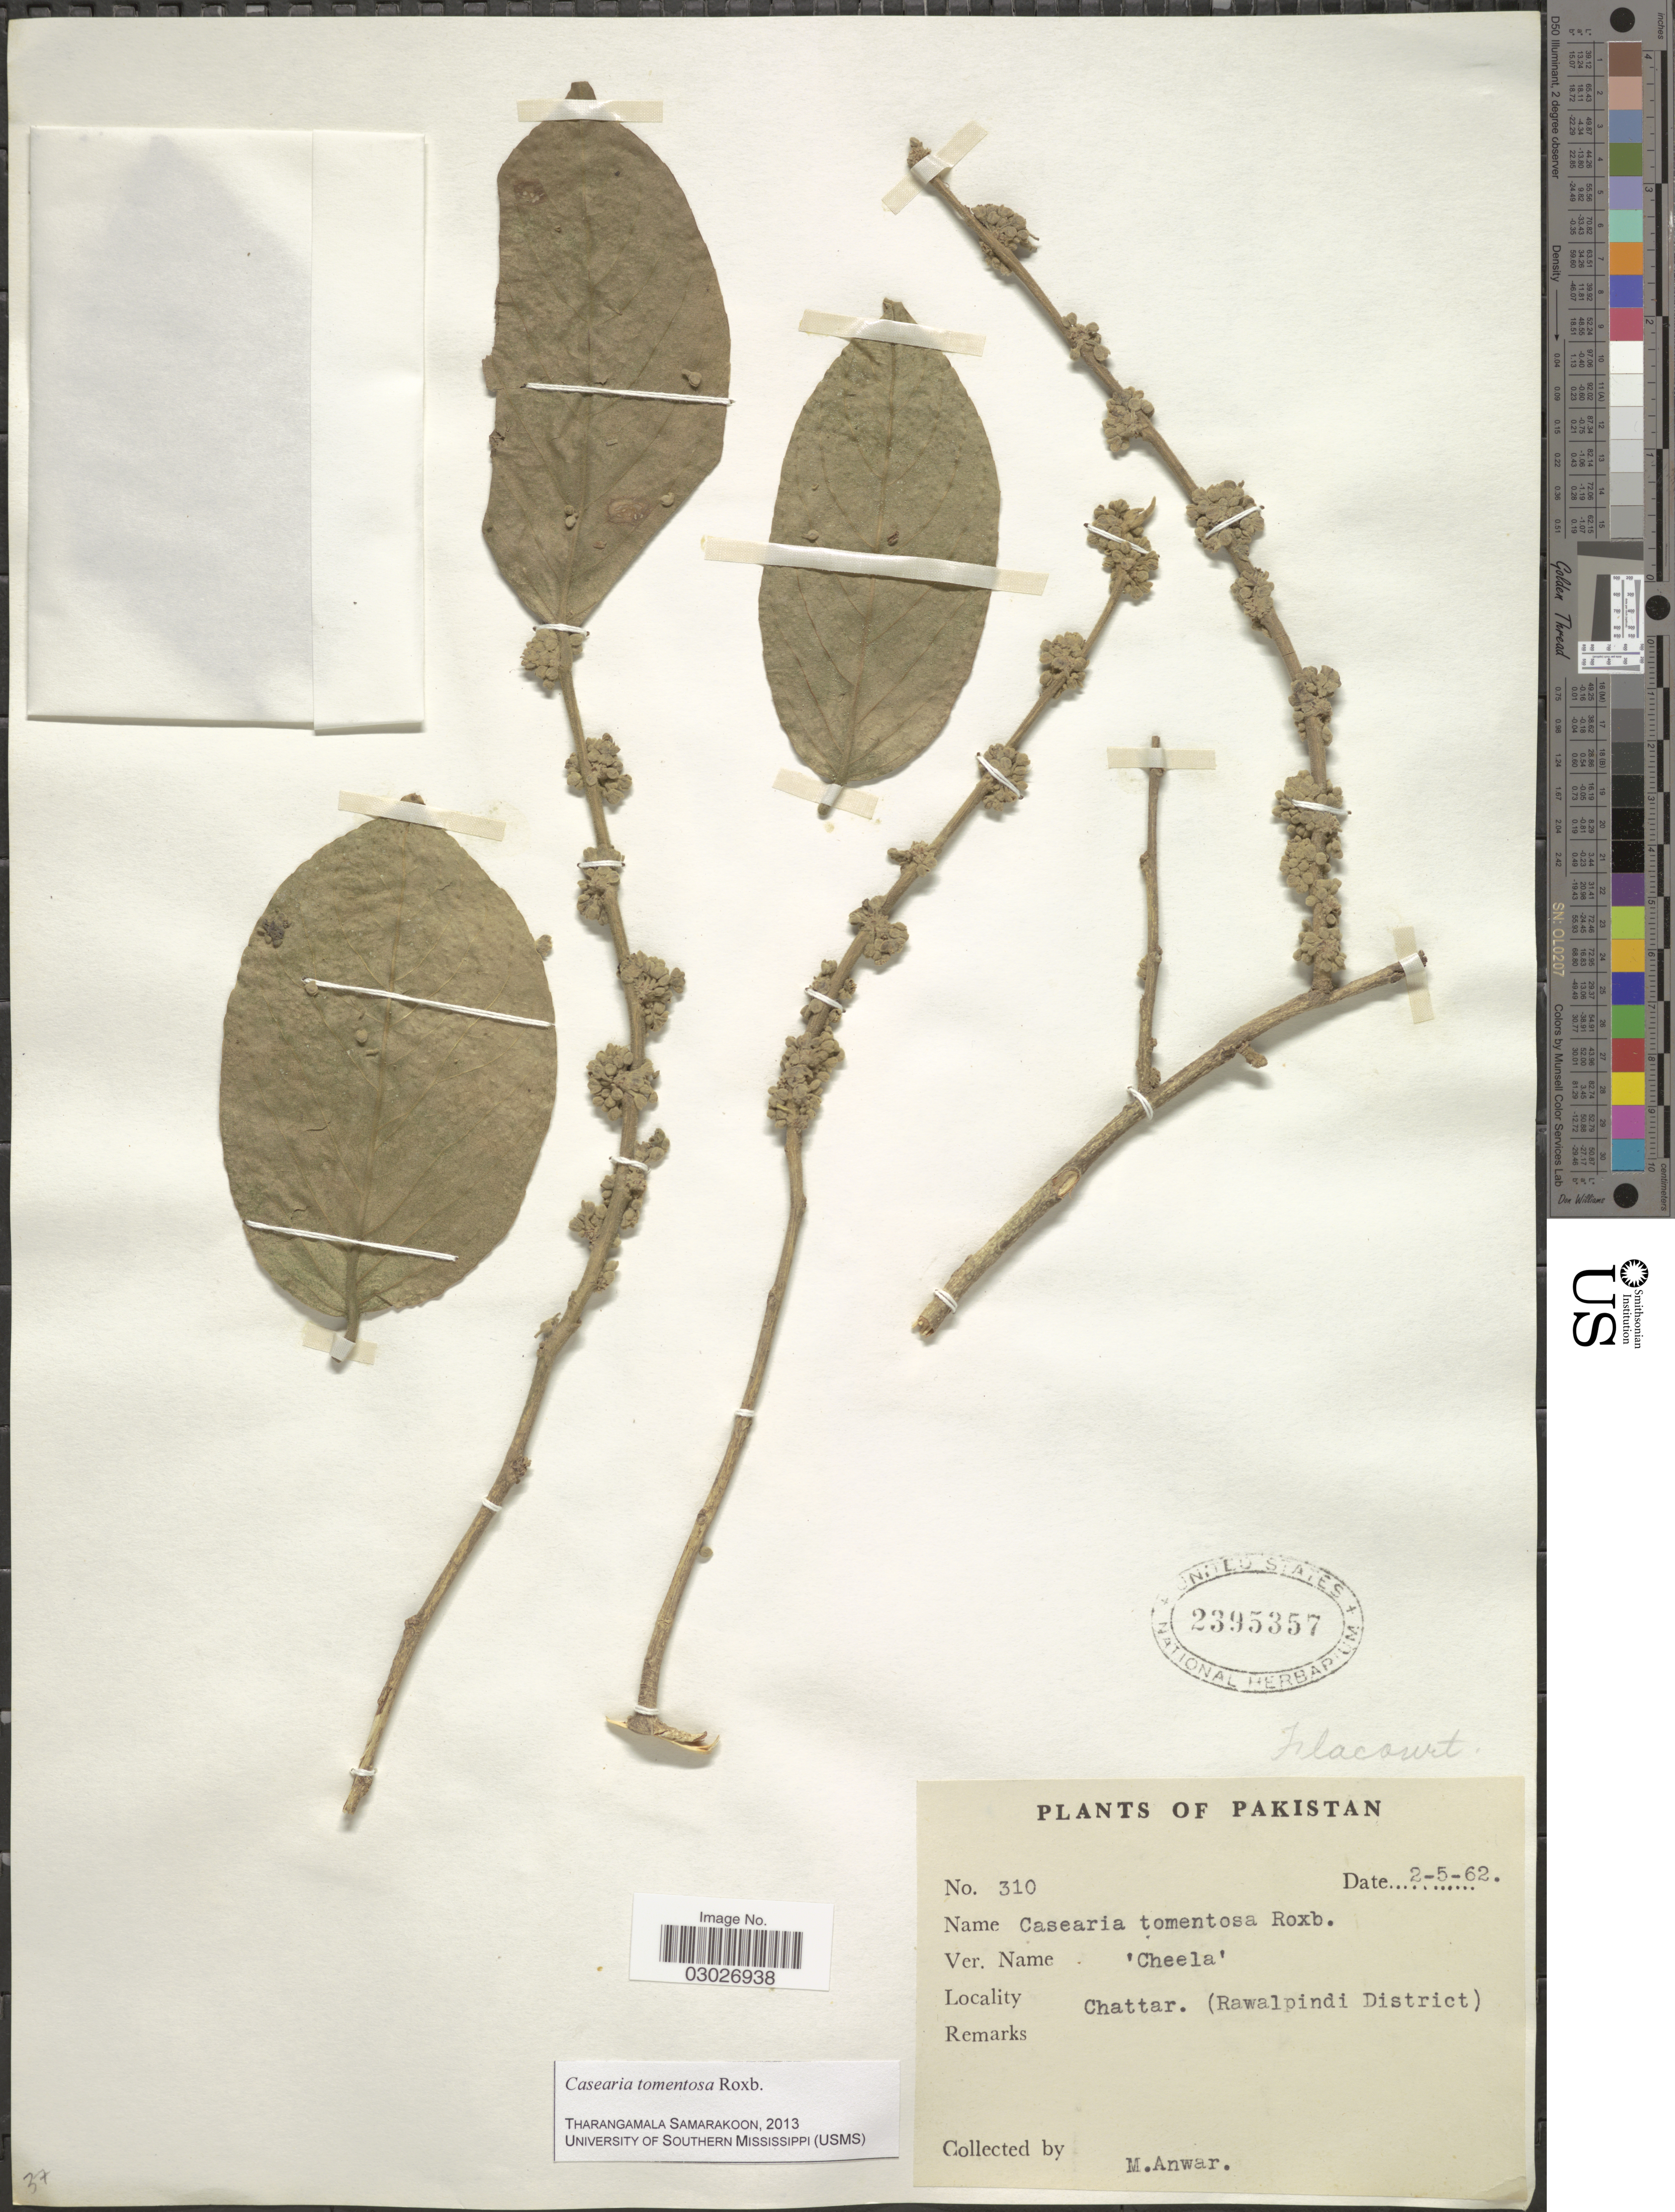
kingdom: Plantae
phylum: Tracheophyta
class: Magnoliopsida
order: Malpighiales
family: Salicaceae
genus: Casearia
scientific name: Casearia tomentosa var. tomentosa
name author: Roxb.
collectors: M. Anwar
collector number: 310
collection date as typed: Transcribed d/m/y: 2/5/62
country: Pakistan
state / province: Punjab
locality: Chattar. (Rawalpindi District).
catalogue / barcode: US 2395357